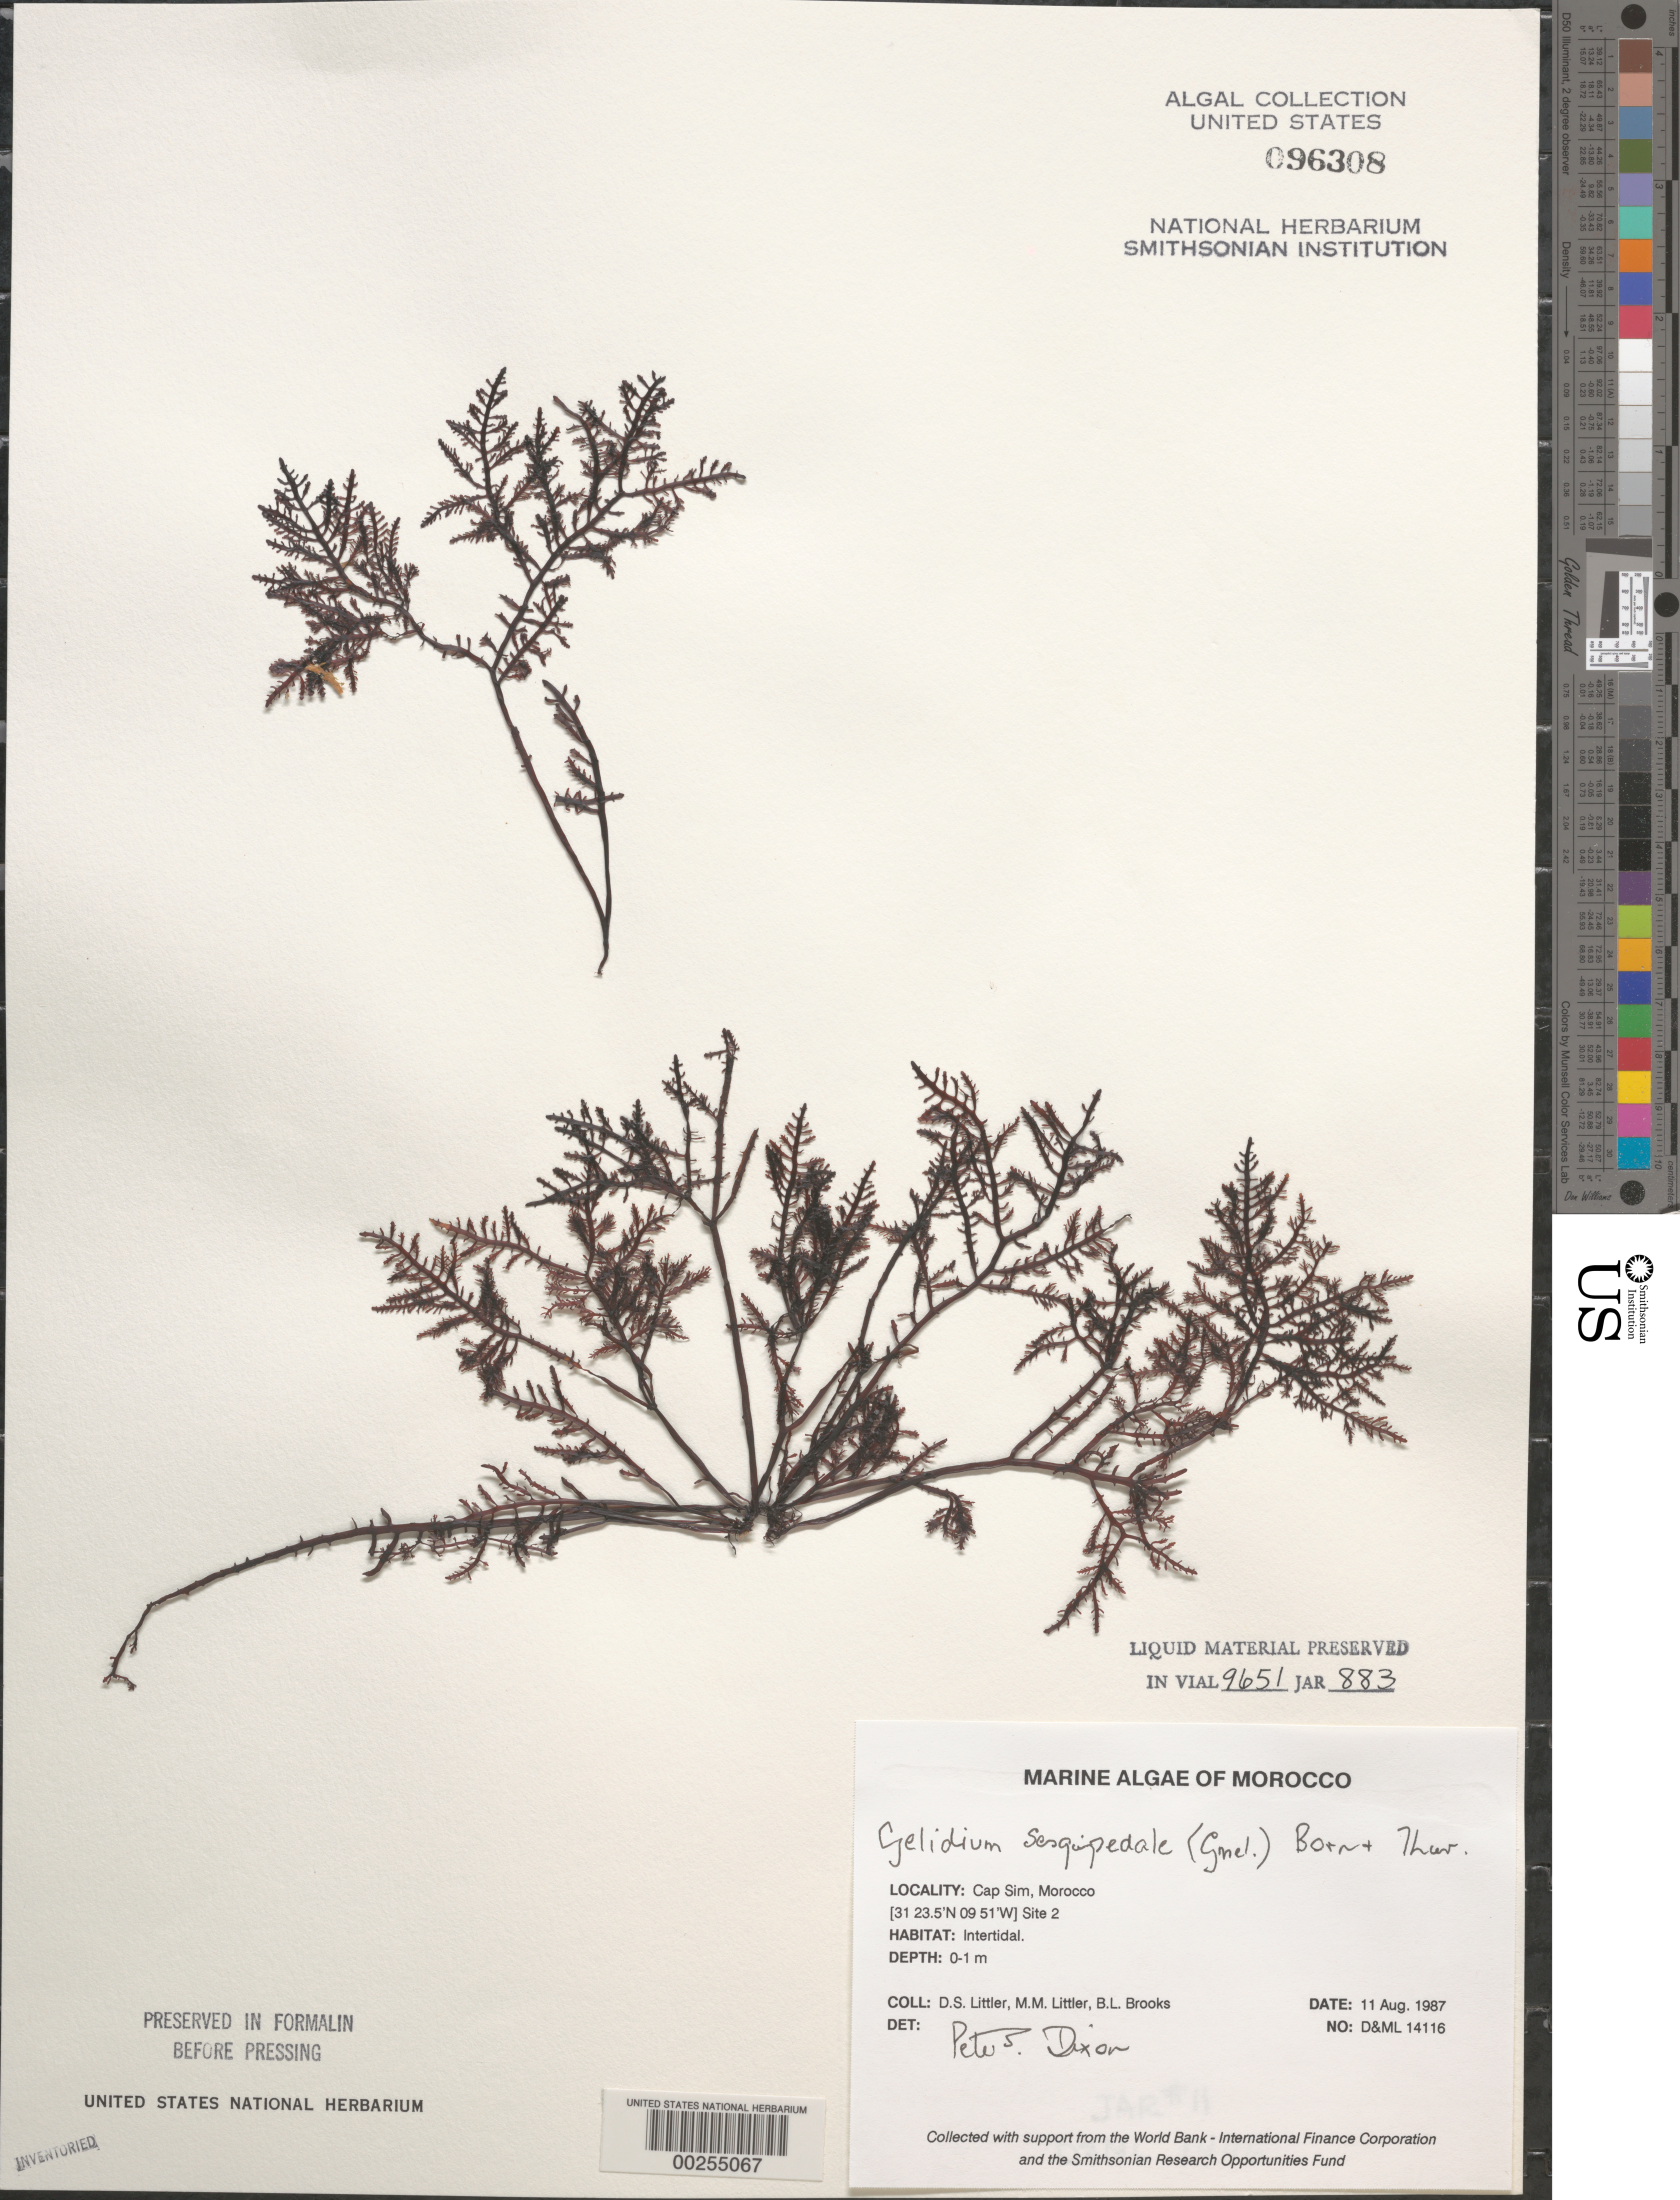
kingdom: Plantae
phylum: Rhodophyta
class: Florideophyceae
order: Gelidiales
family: Gelidiaceae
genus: Gelidium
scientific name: Gelidium corneum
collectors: D. S. Littler, M. M. Littler & B. Brooks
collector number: D&ML 14116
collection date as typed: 11 Aug 1987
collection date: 1987-08-11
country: Morocco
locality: Cap Sim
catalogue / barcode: US 96308